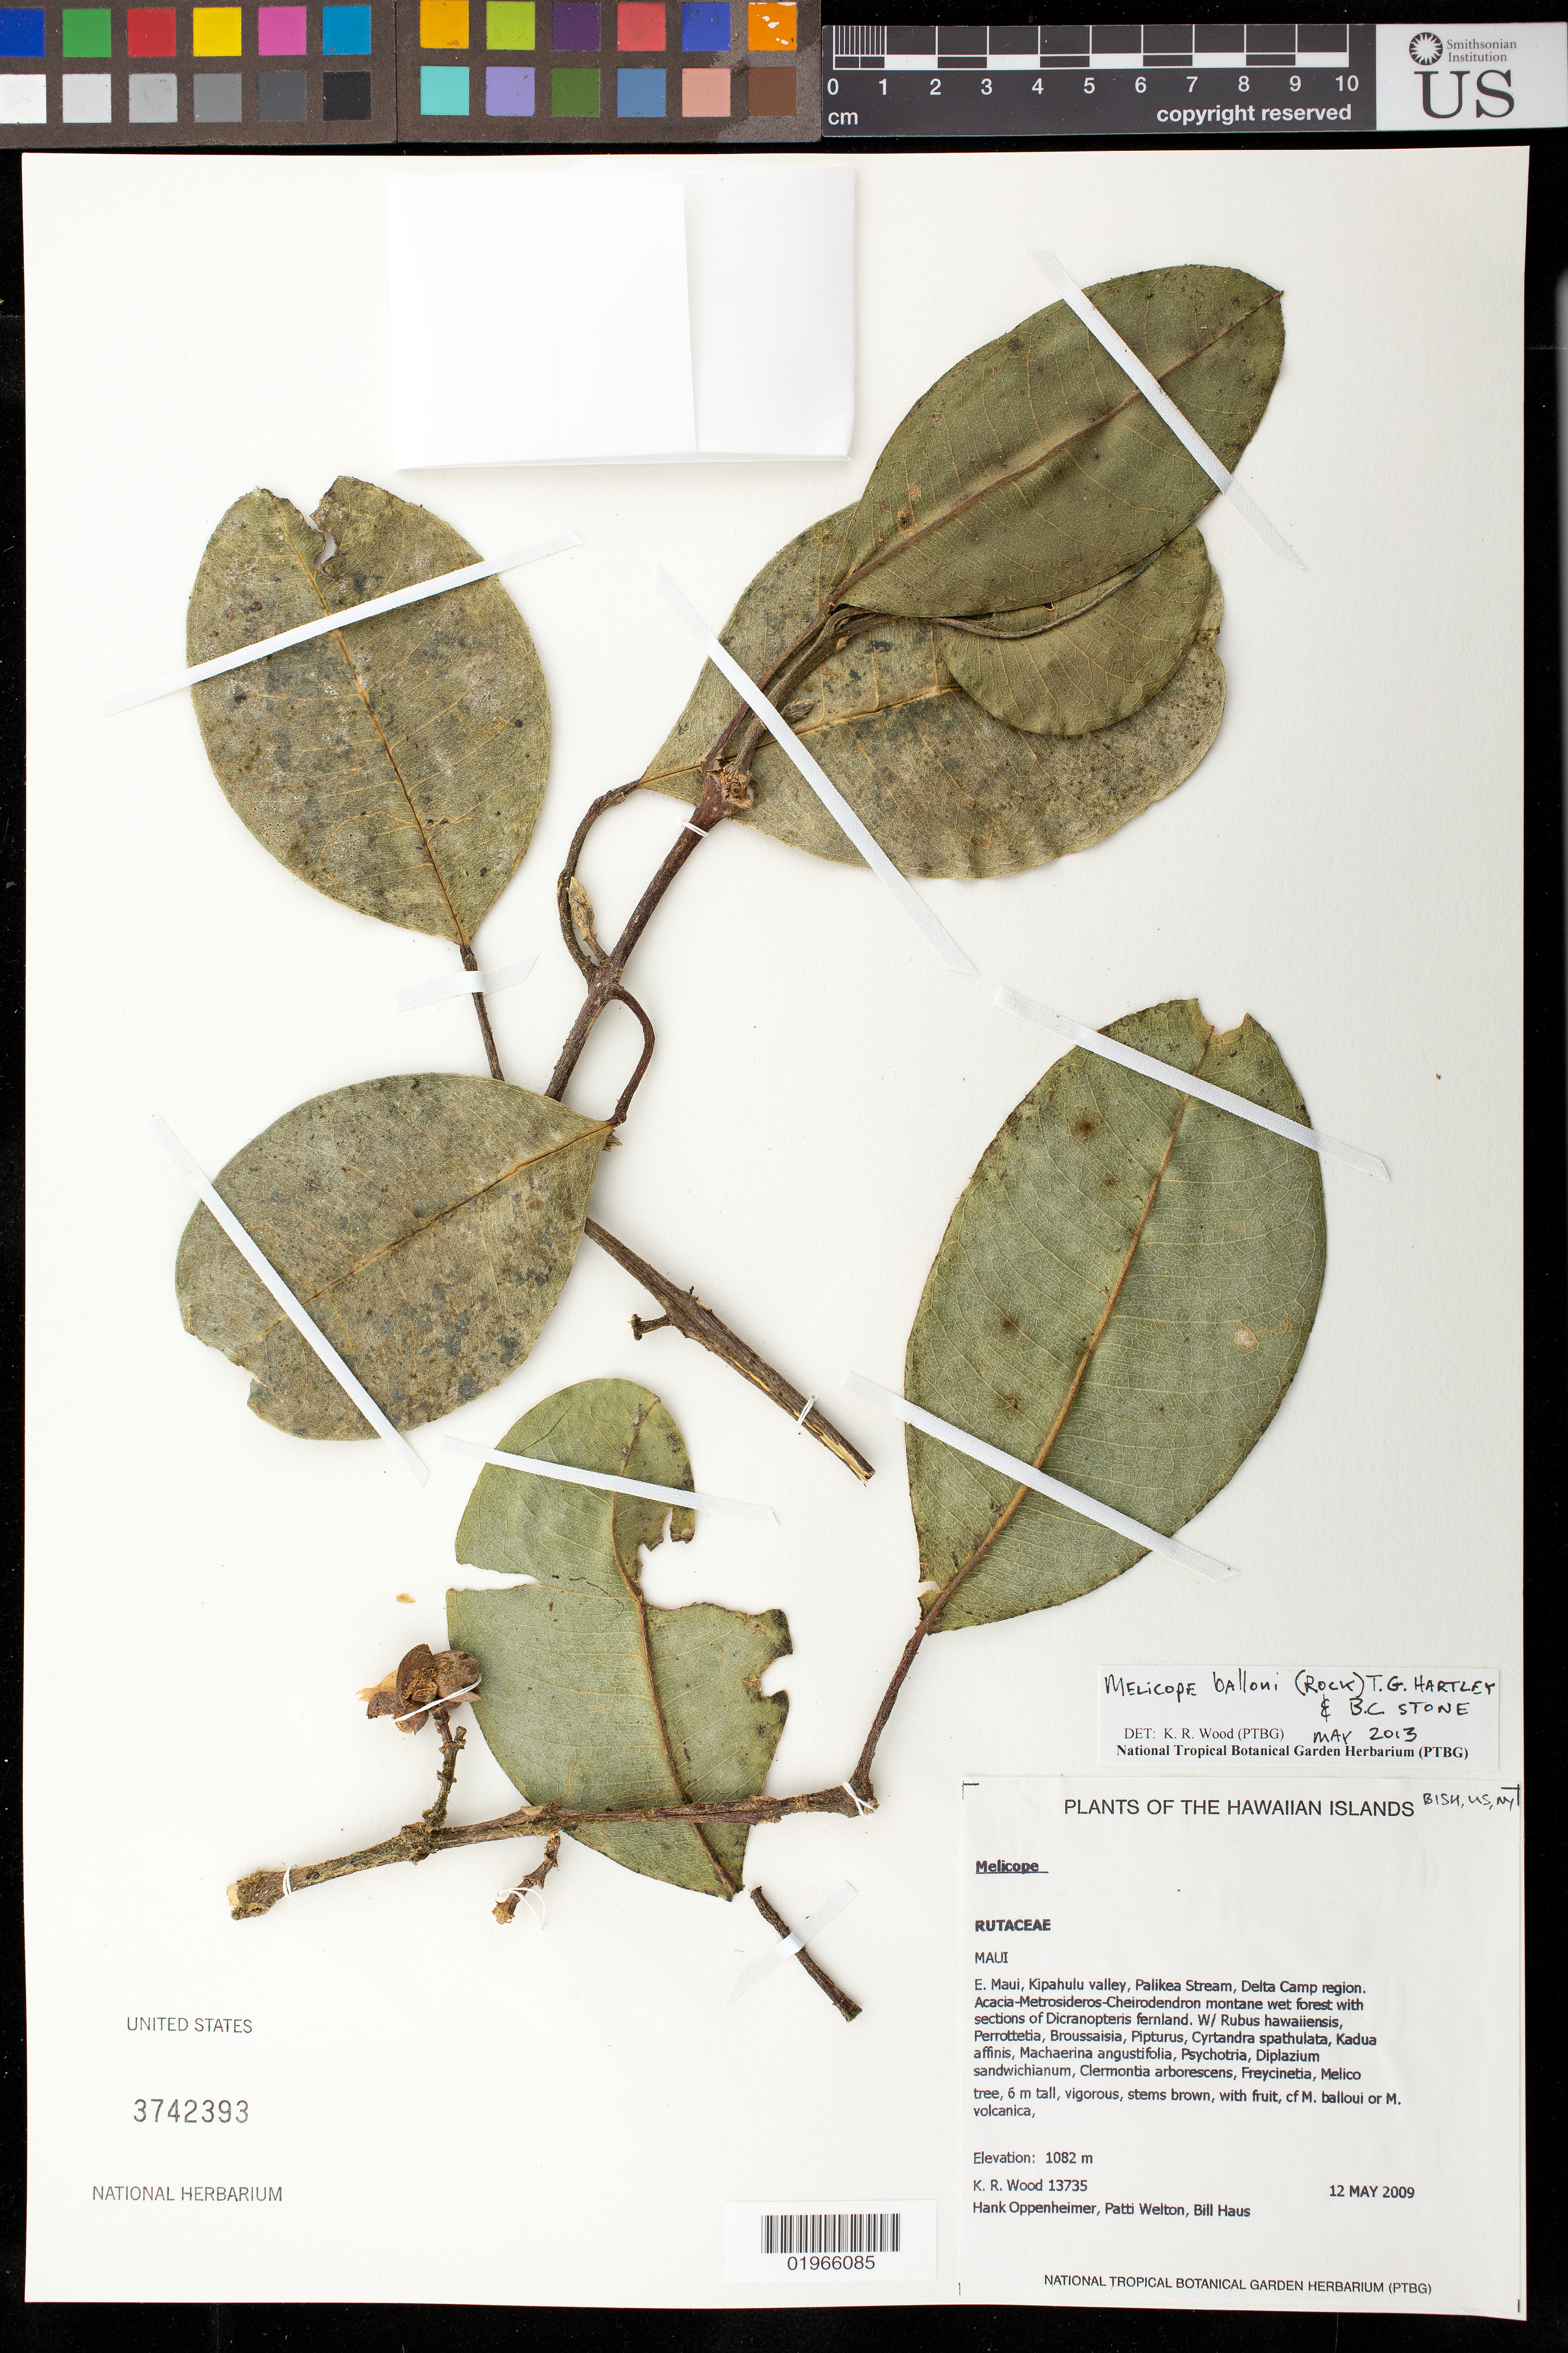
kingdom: Plantae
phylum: Tracheophyta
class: Magnoliopsida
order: Sapindales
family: Rutaceae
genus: Melicope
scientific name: Melicope balloui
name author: (Rock) T.G. Hartley & B.C. Stone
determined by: Wood, Kenneth R.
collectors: K. R. Wood, H. L. Oppenheimer, P. Welton & B. Haus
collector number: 13735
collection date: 2009-05-12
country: United States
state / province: Hawaii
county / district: Maui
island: Maui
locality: E. Maui, Kipahulu Valley, Palikea Stream, Delta Camp region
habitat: Montane wet forest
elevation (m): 1082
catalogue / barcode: US 3742393